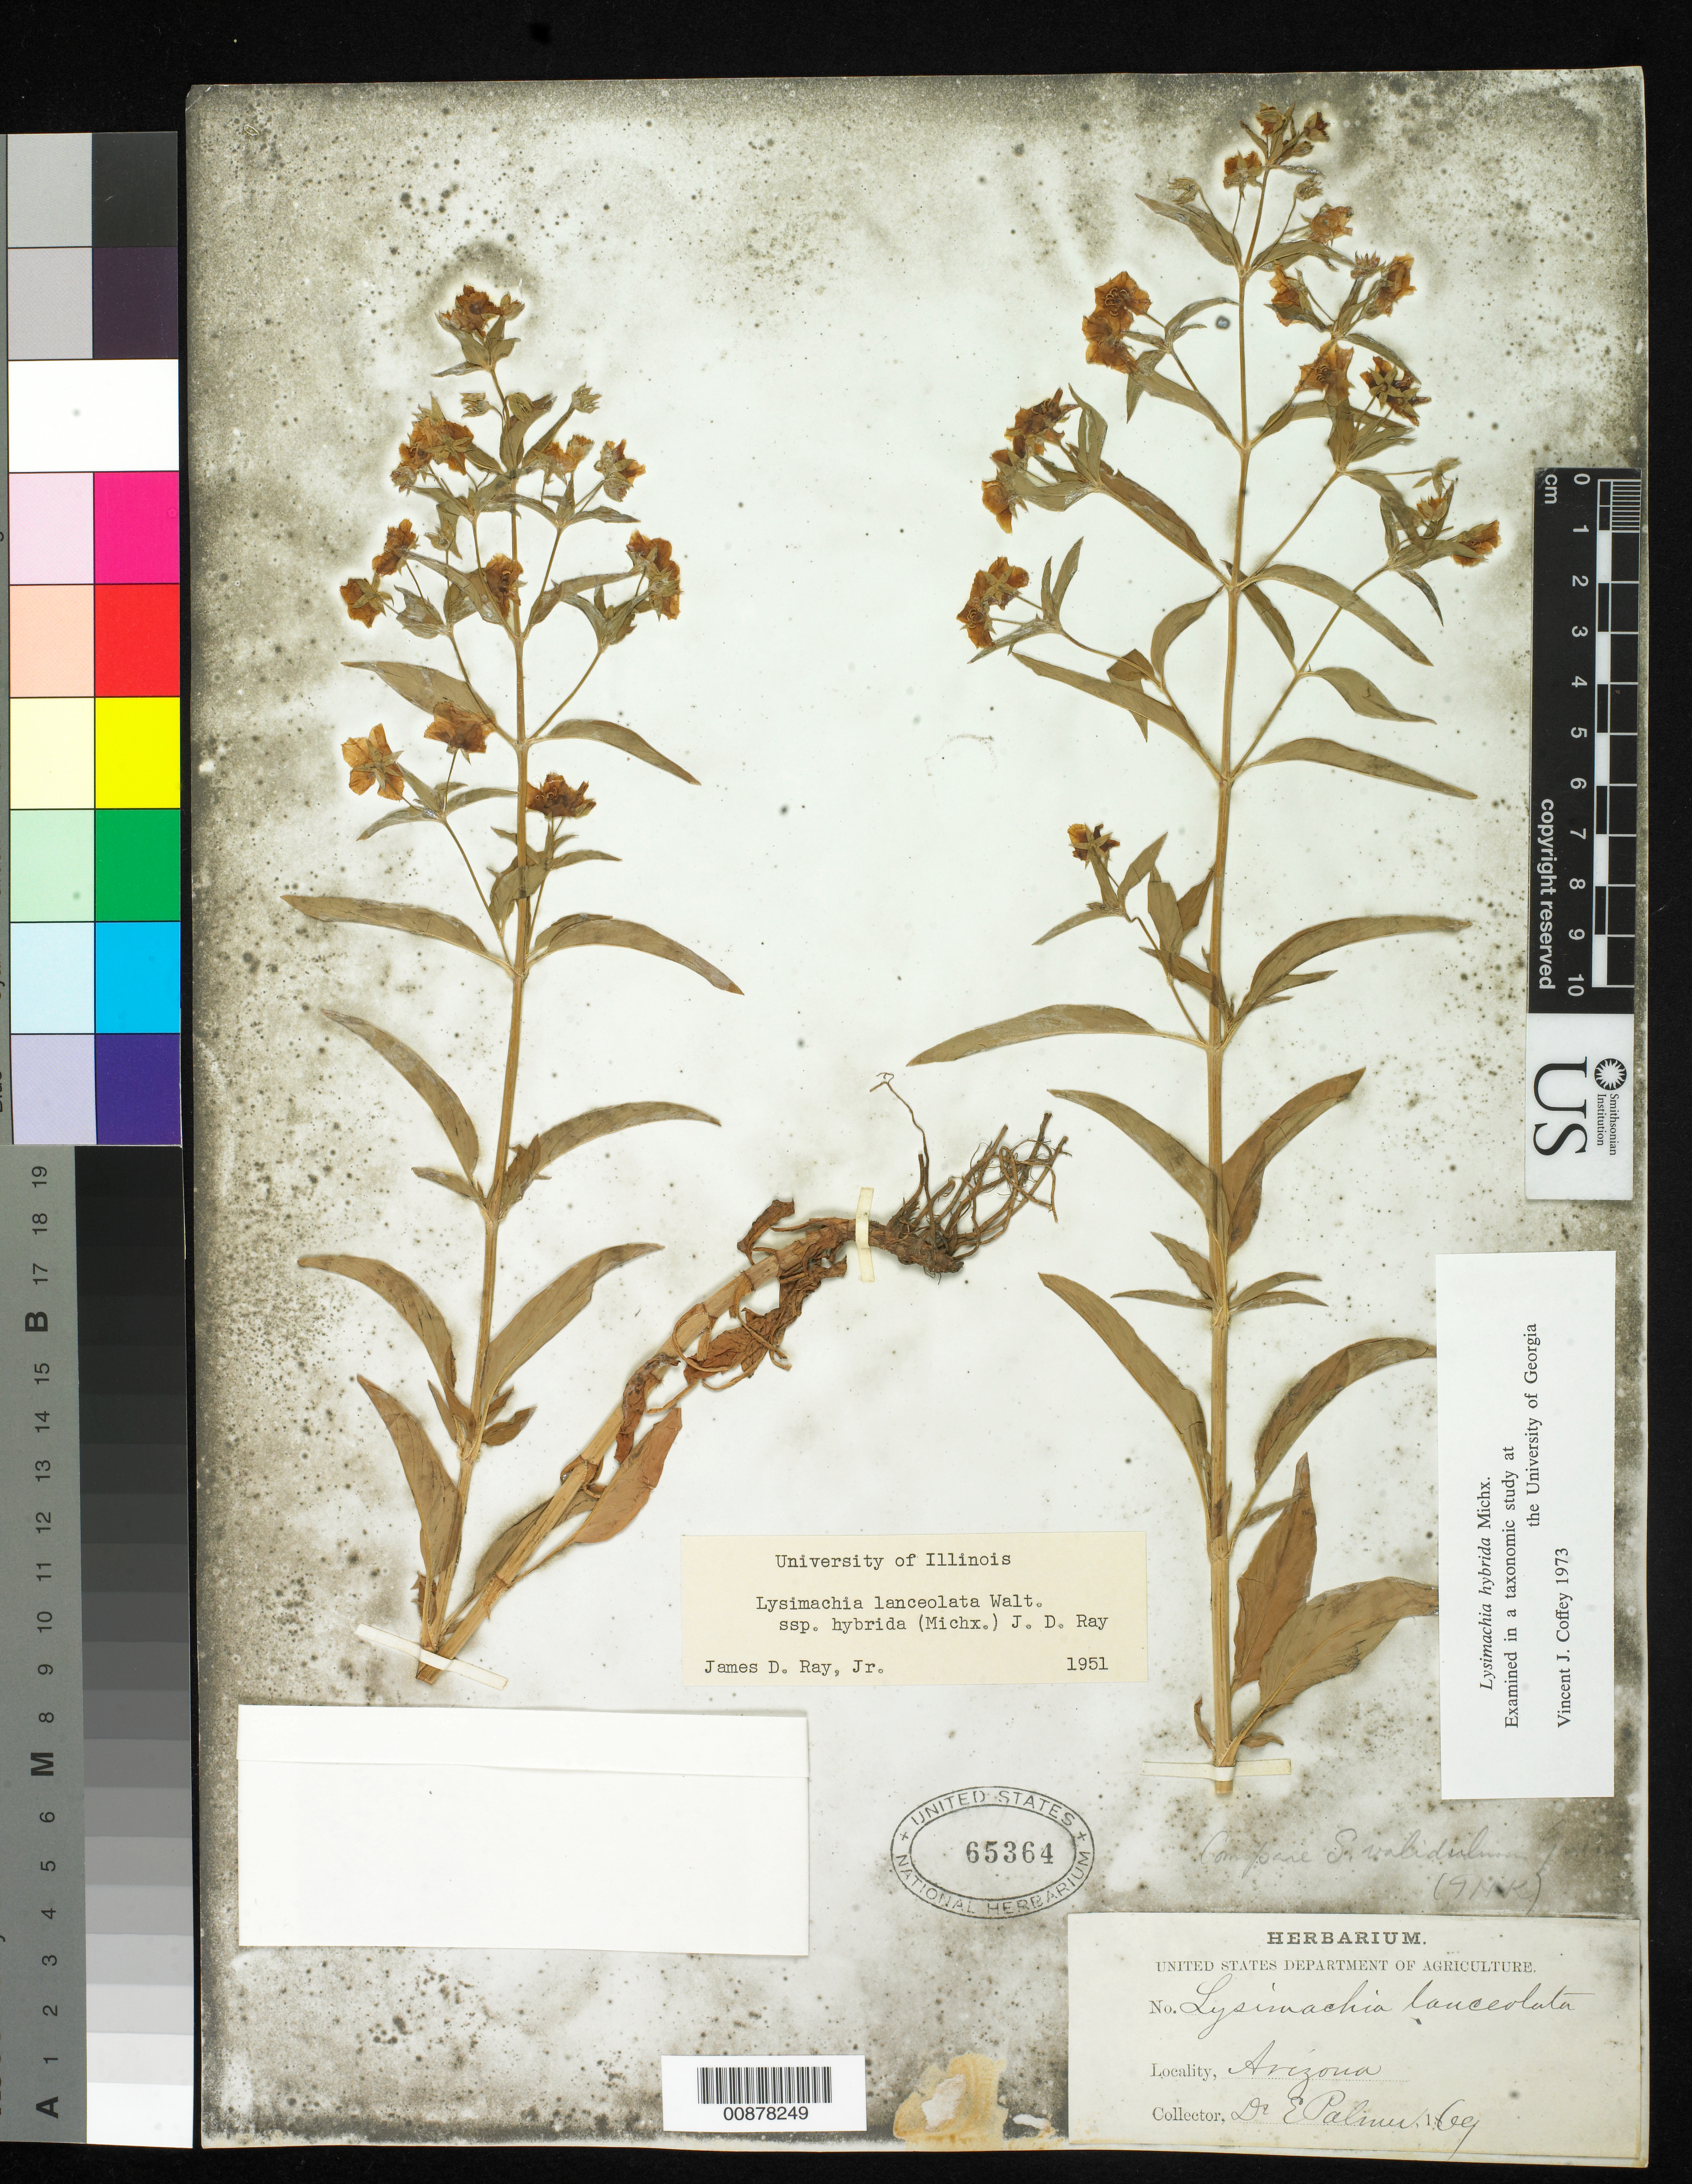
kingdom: Plantae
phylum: Tracheophyta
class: Magnoliopsida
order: Ericales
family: Primulaceae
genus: Lysimachia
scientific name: Lysimachia hybrida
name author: Michx.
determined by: Coffey, Vincent J.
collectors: E. Palmer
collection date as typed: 1869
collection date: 1869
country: United States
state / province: Arizona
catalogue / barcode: US 65364